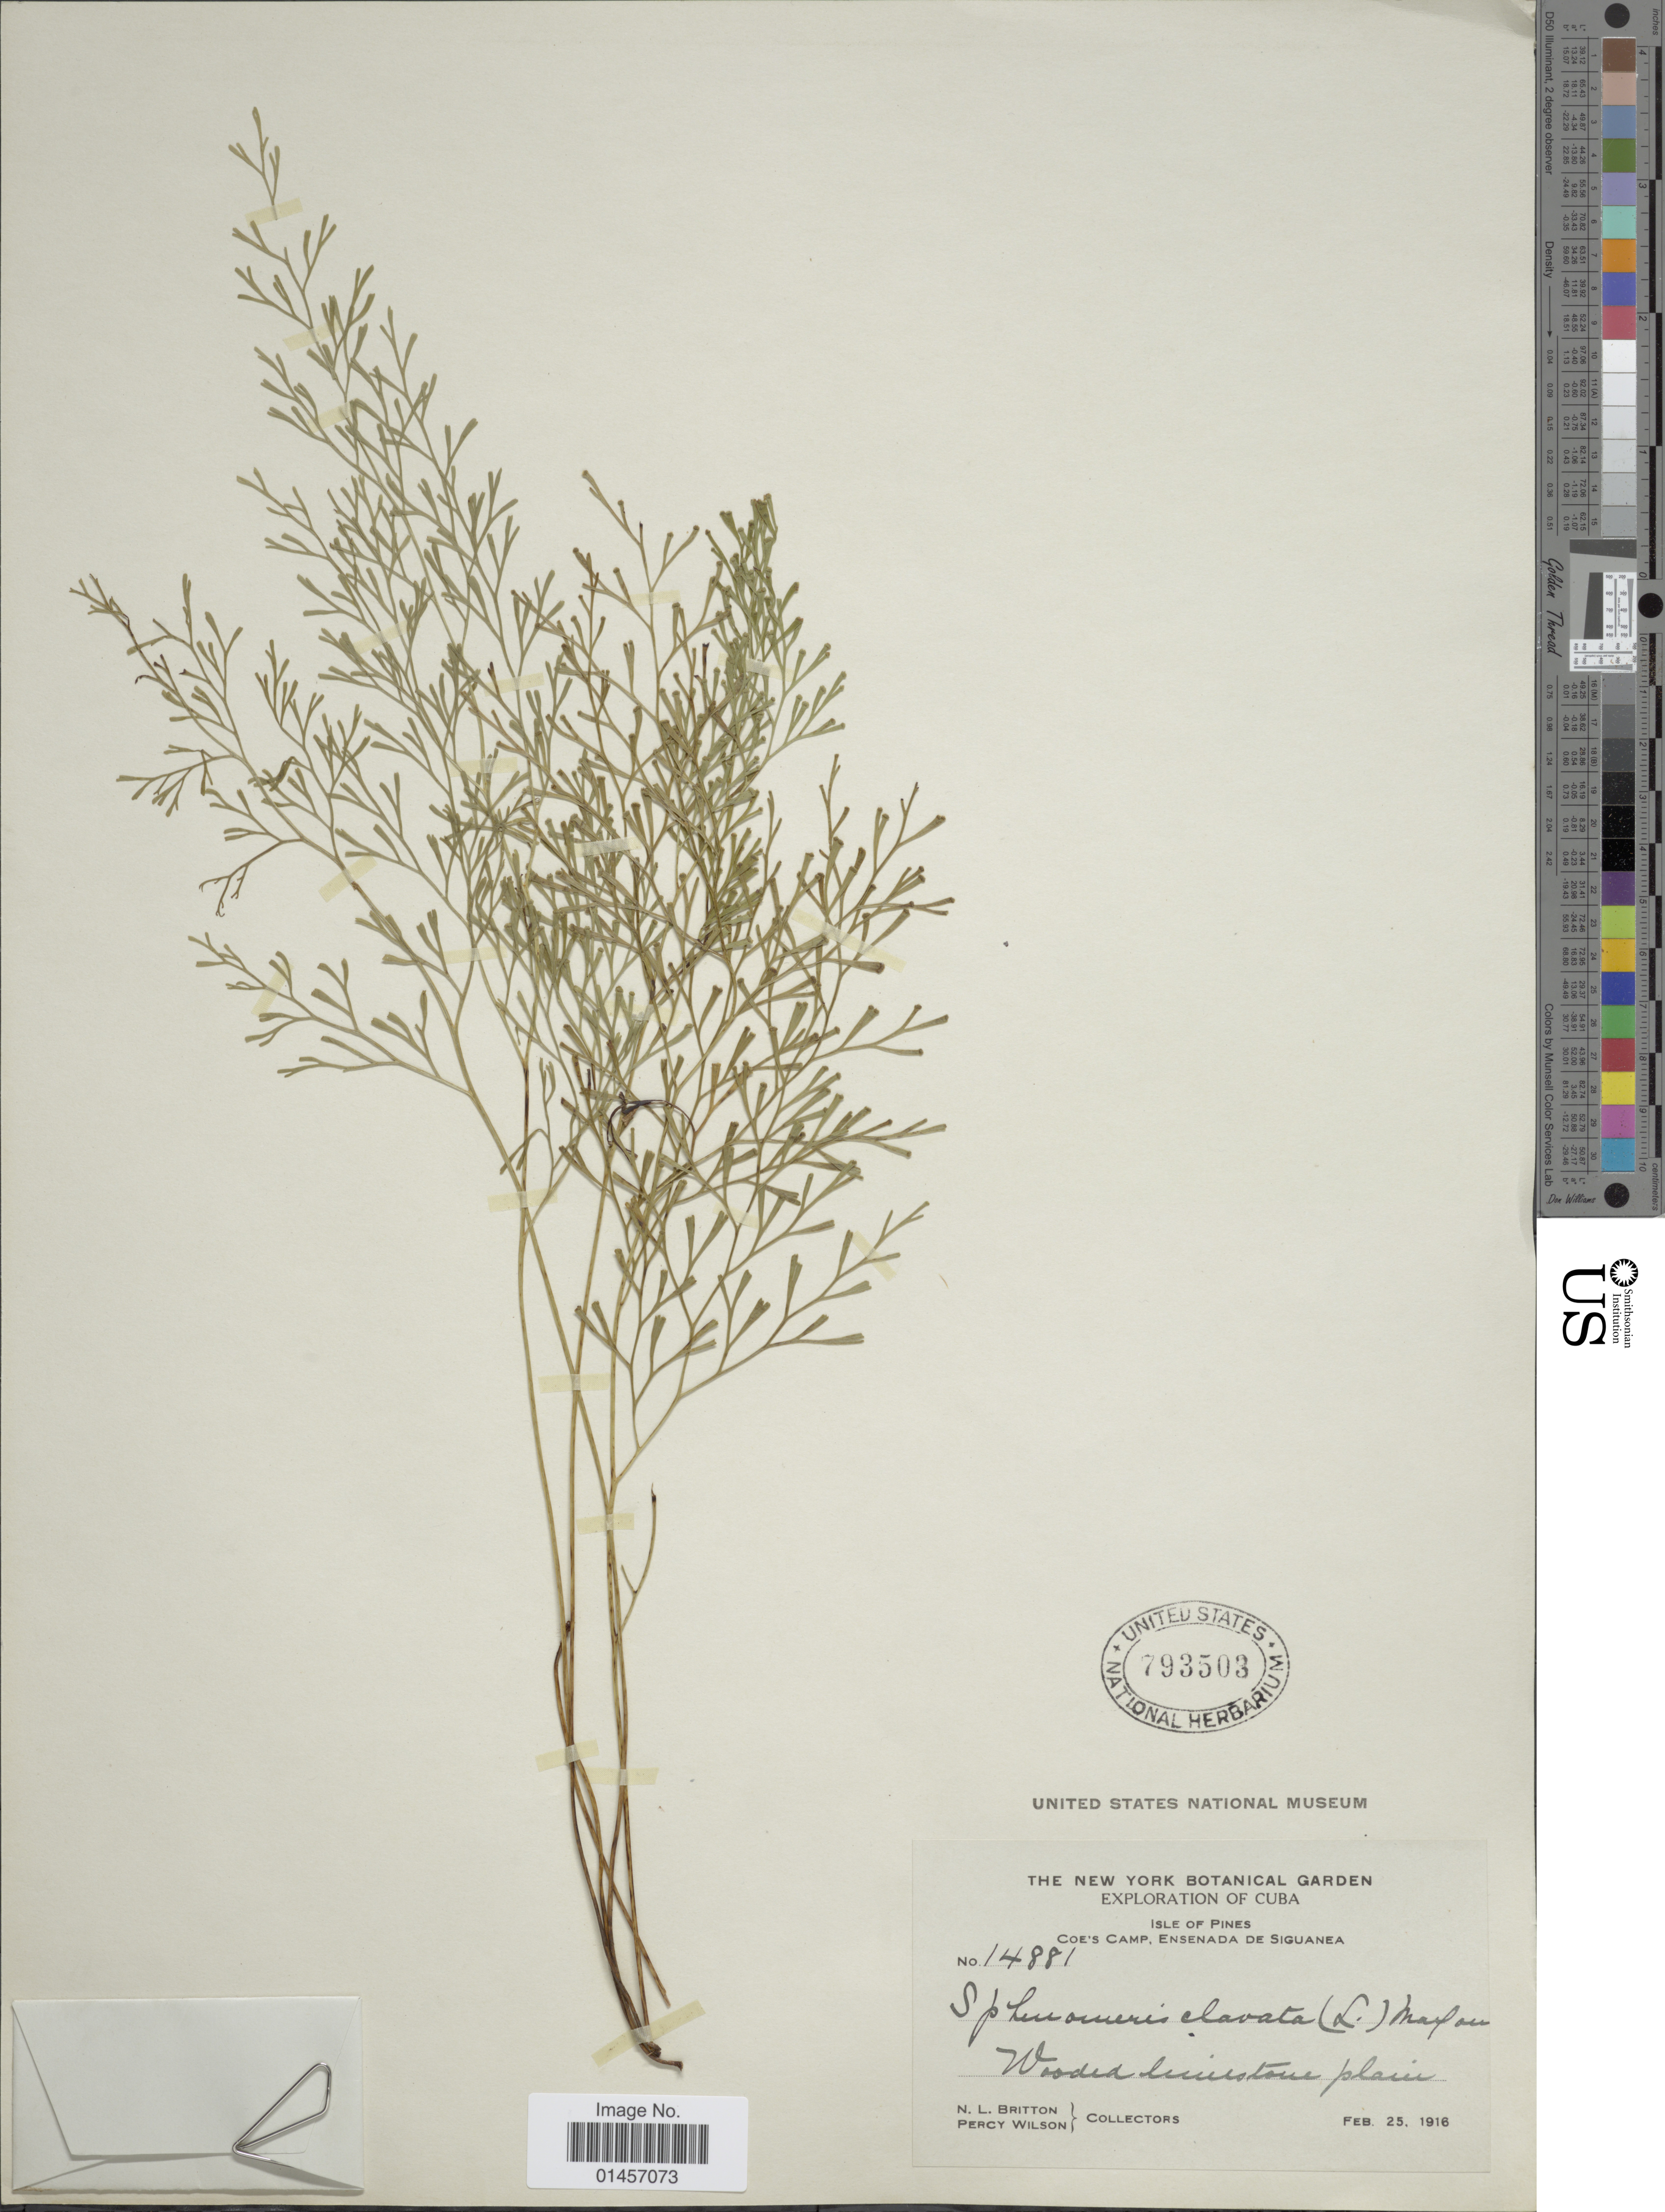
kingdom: Plantae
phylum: Tracheophyta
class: Polypodiopsida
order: Polypodiales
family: Lindsaeaceae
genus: Sphenomeris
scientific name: Sphenomeris clavata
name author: (L.) Maxon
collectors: N. Britton & P. Wilson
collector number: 14881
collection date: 1916-02-25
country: Cuba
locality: Cuba, Isle of Pines, Coe's Camp, Ensenada de Siguanea, wooded limestone plain.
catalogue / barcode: US 793503